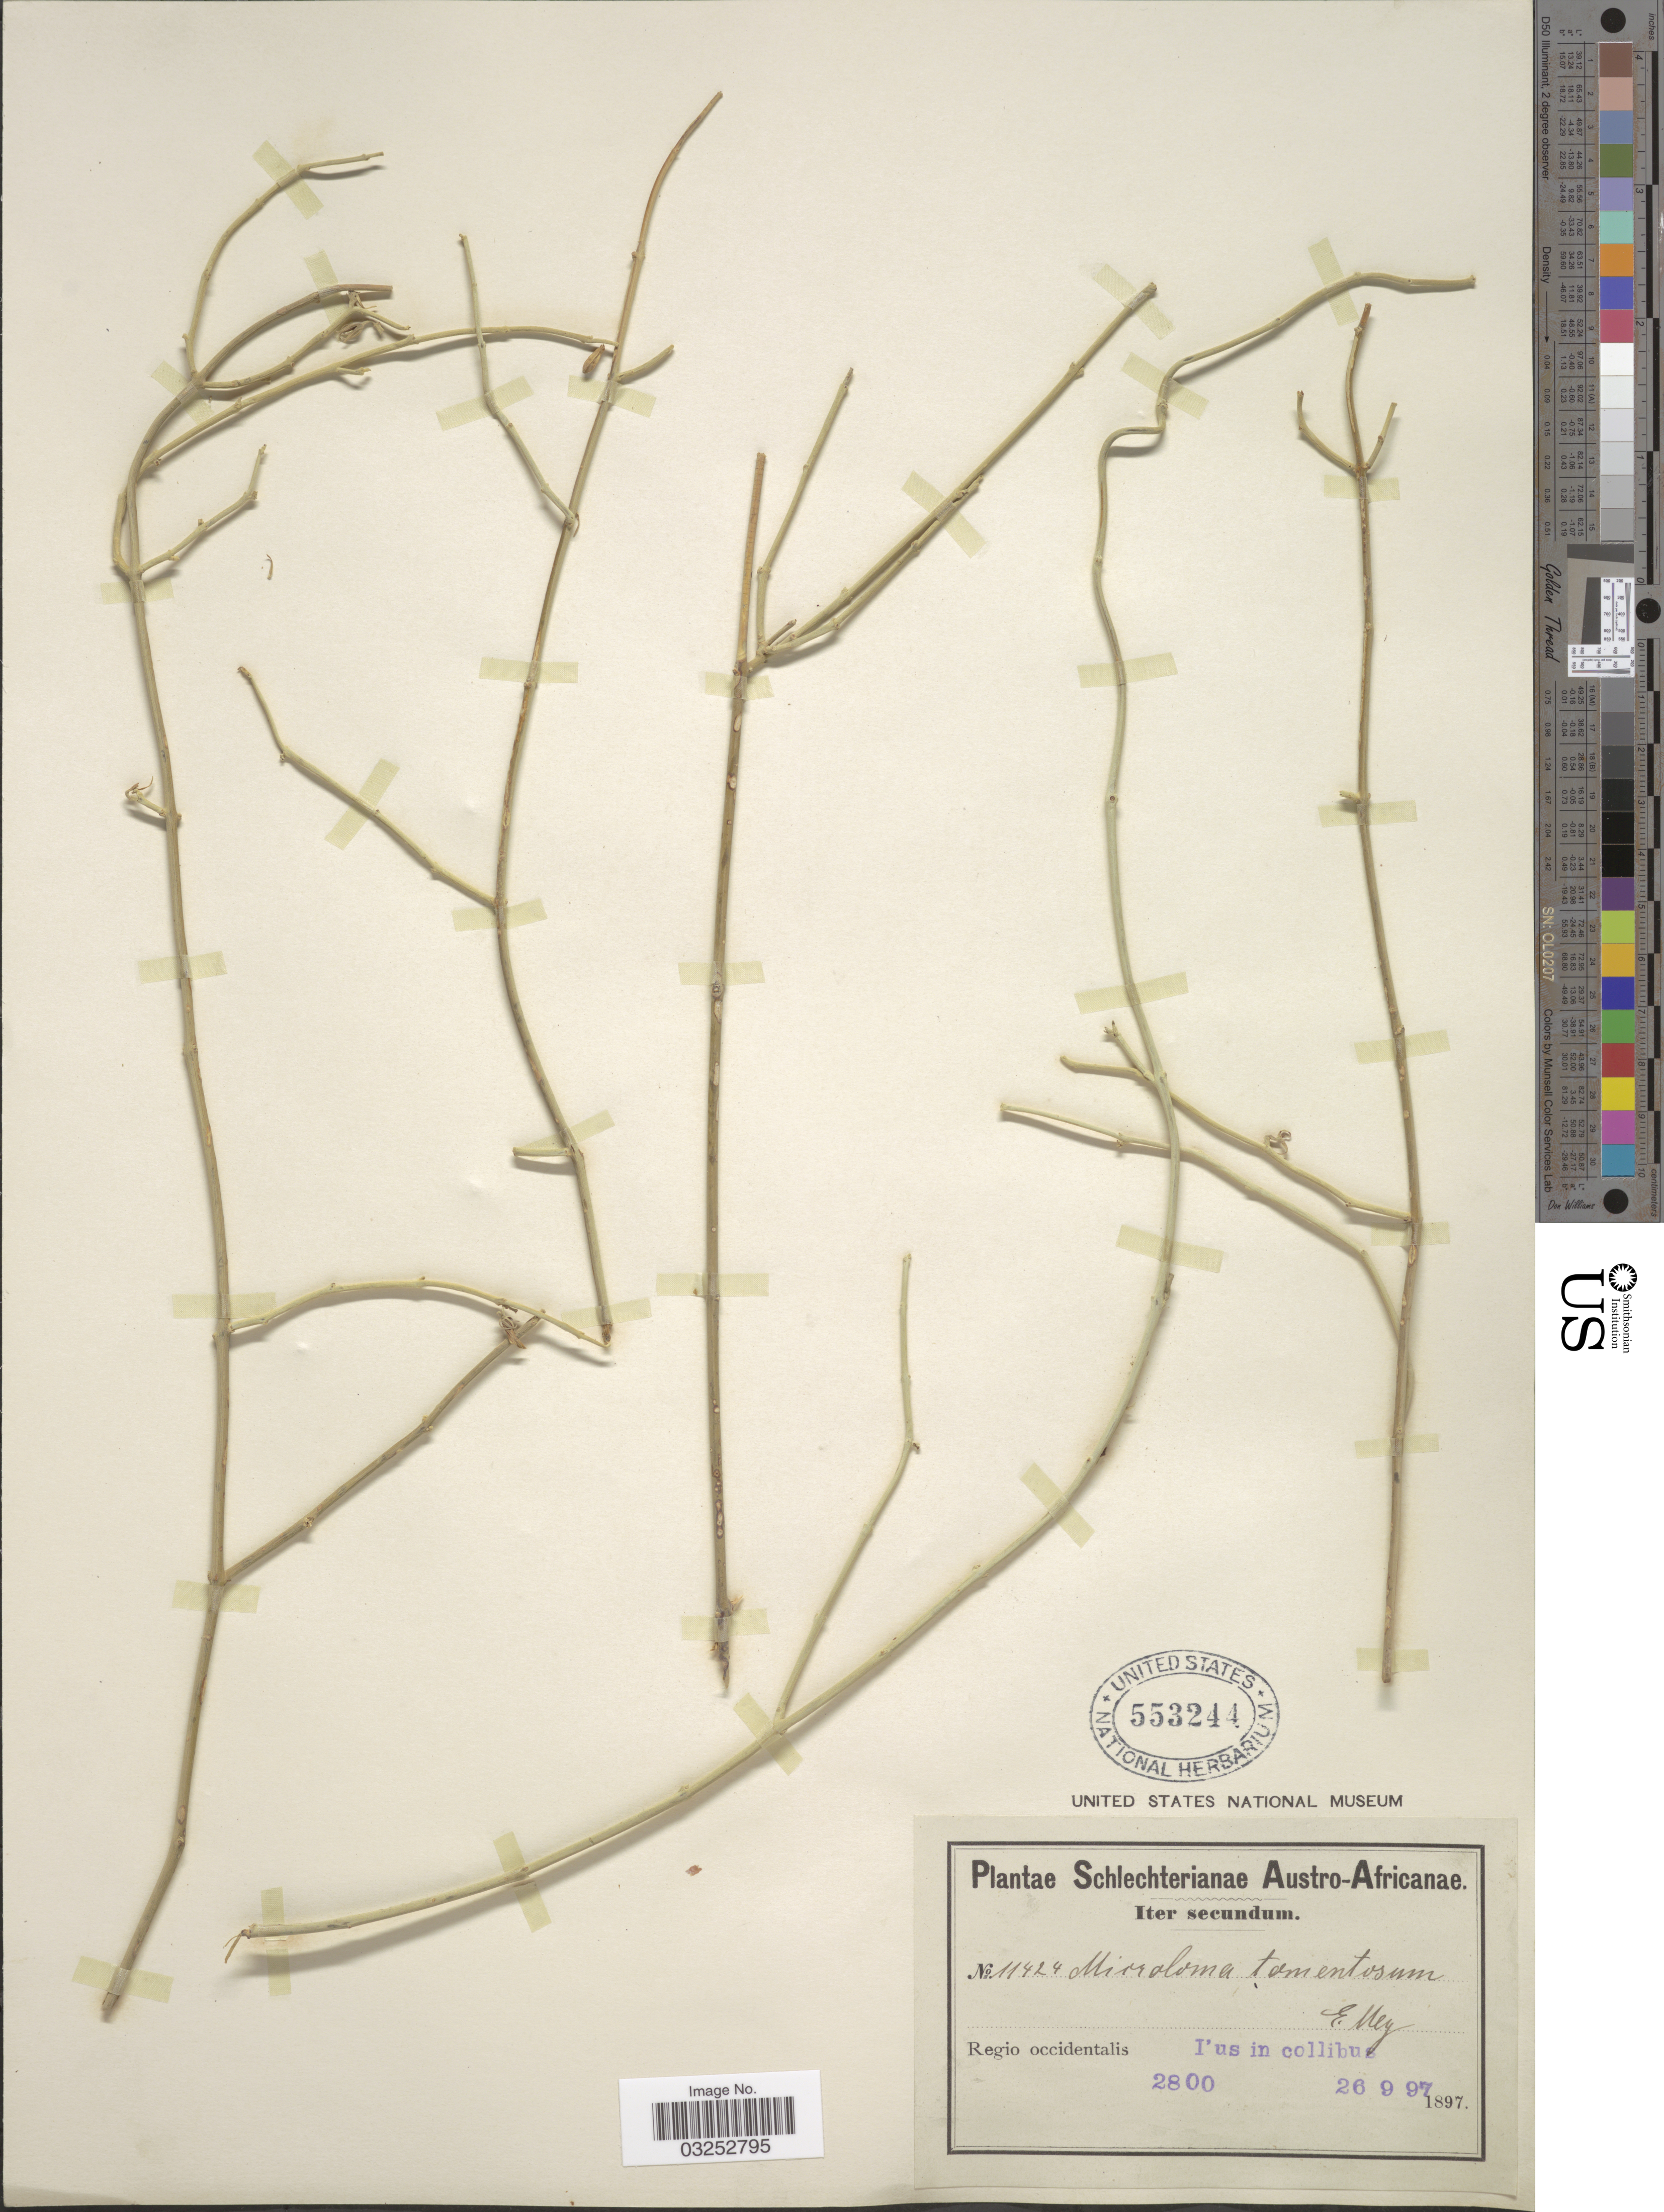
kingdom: Plantae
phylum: Tracheophyta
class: Magnoliopsida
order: Gentianales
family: Apocynaceae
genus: Microloma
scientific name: Microloma tomentosum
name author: Decne.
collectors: Schlechter, --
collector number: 11424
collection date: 1897-09-26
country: South Africa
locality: Regio occidentalis, I'us in collibus, Austro-Africanae.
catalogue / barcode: US 553244